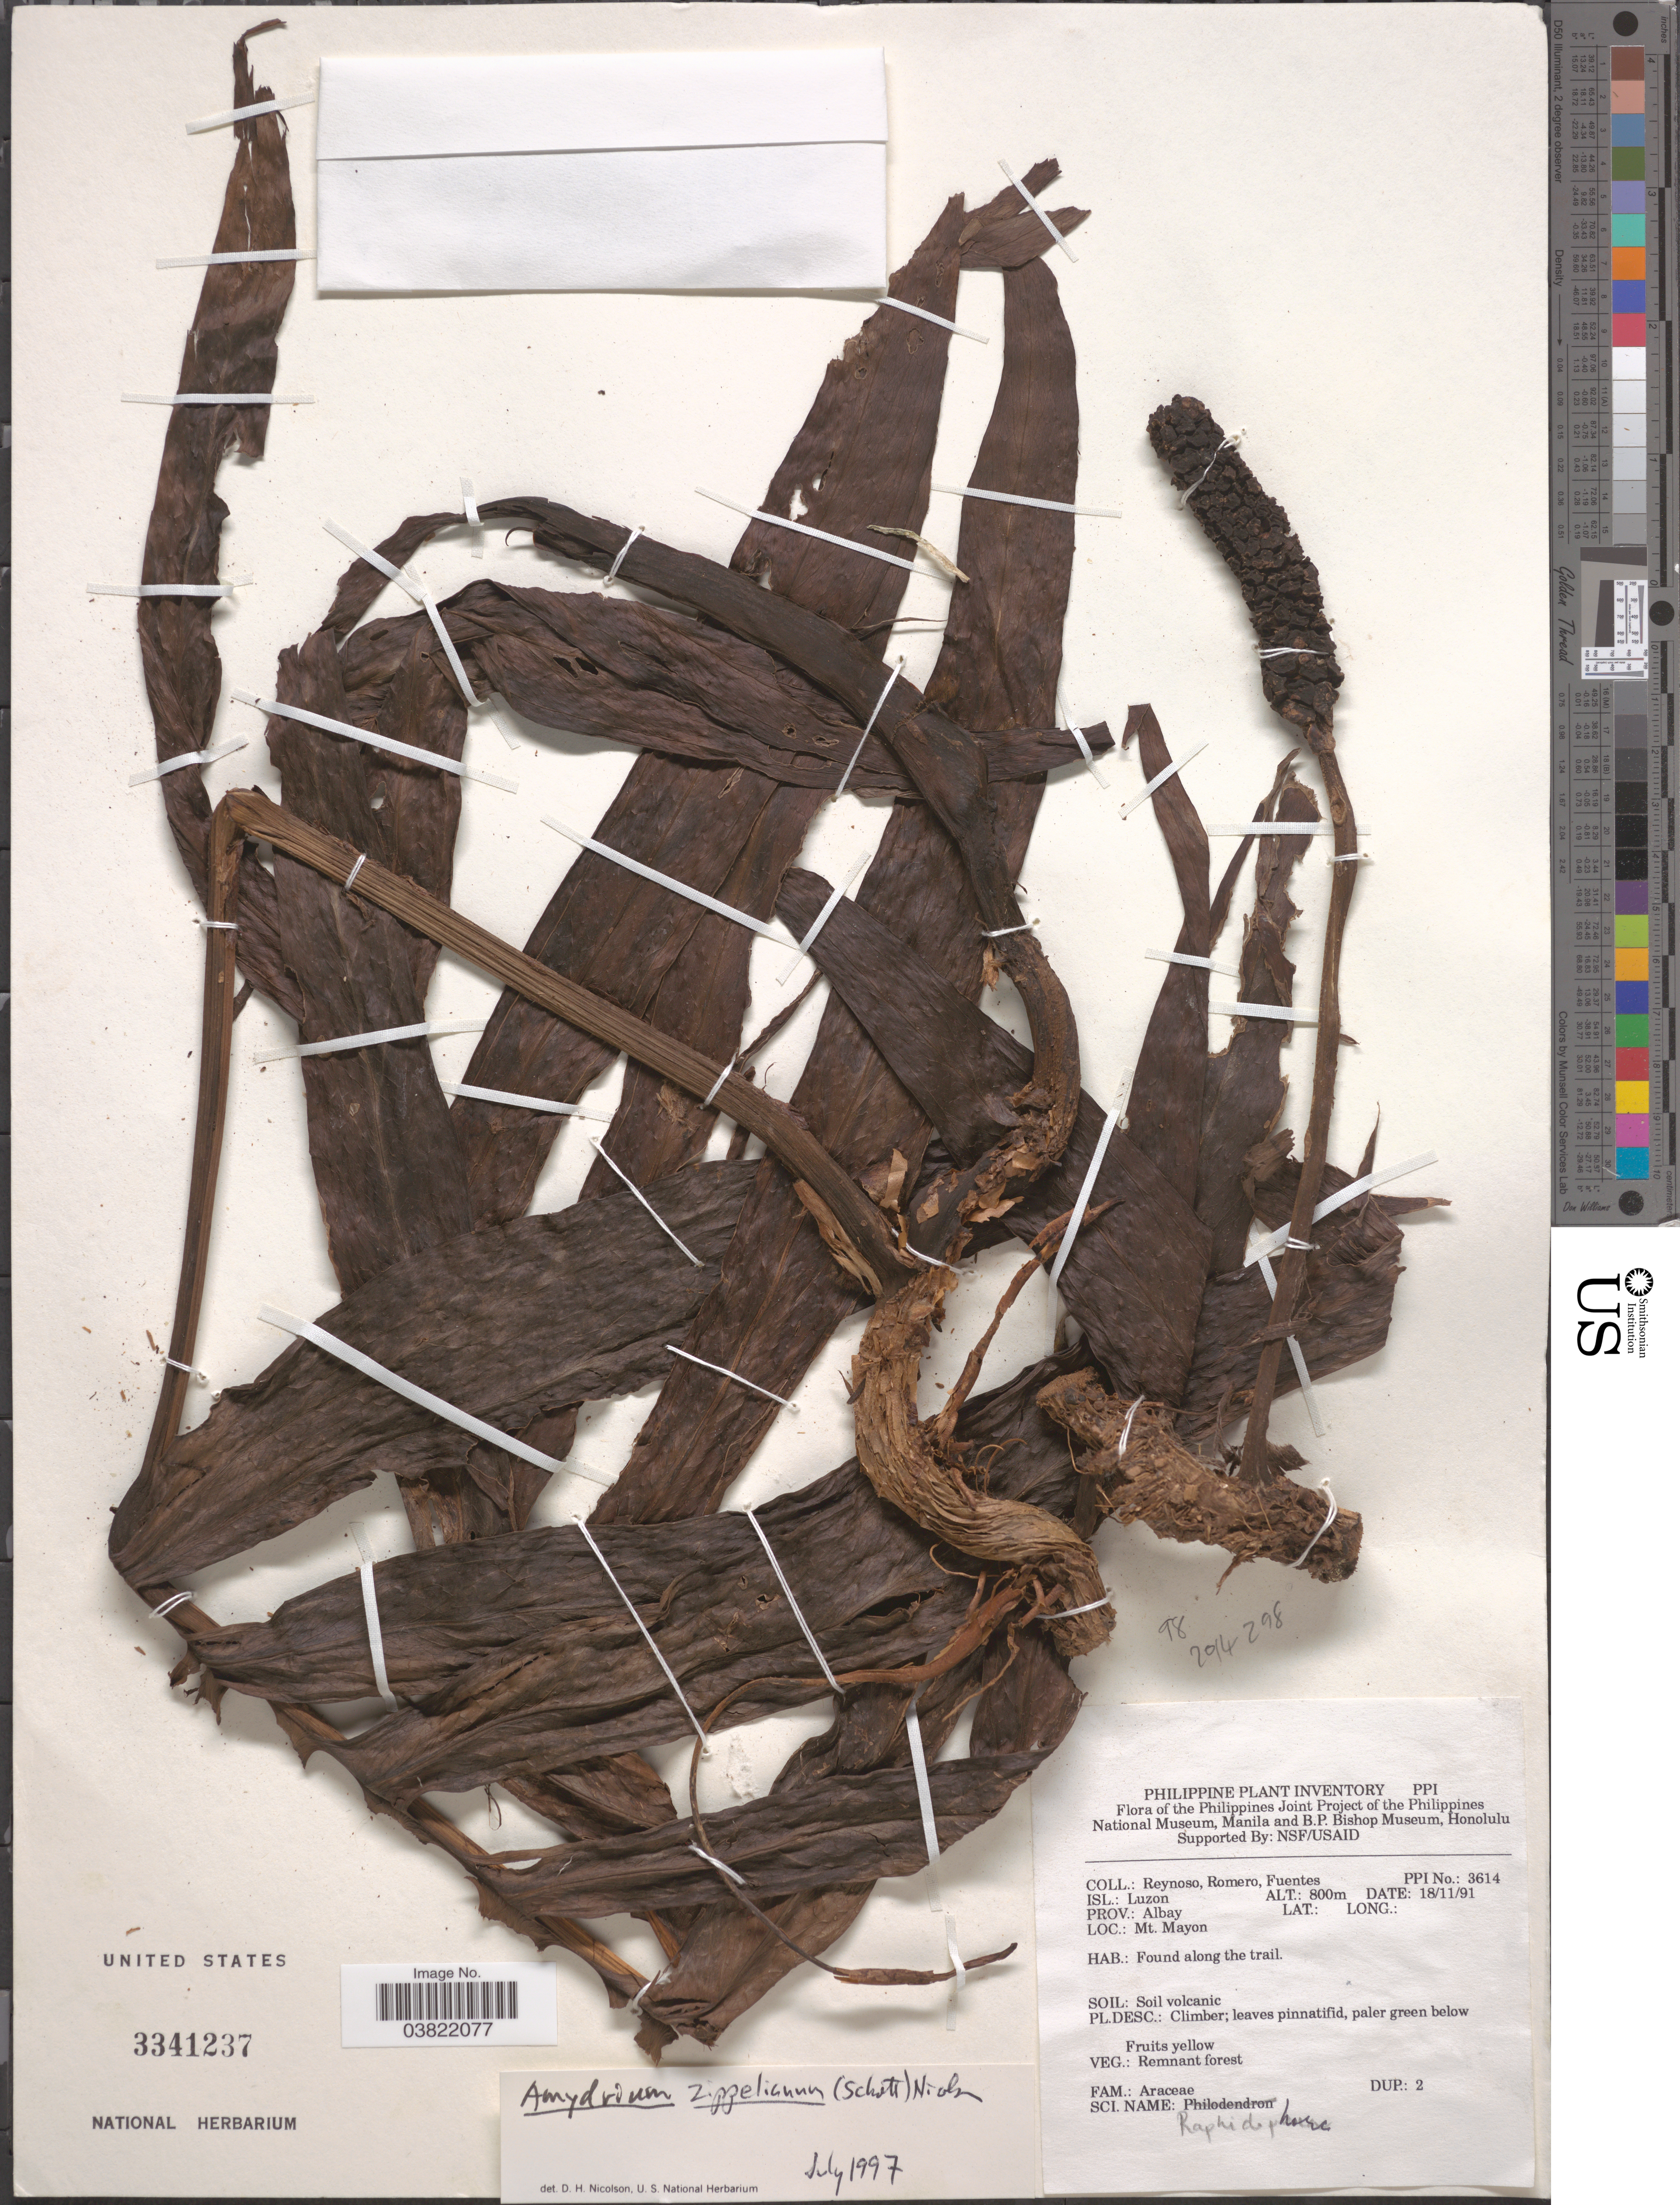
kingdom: Plantae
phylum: Tracheophyta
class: Liliopsida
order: Alismatales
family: Araceae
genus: Amydrium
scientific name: Amydrium magnificum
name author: (Engl.) Nicolson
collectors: E. Reynoso, -. Romero & -. Fuentes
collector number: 3614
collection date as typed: Transcribed d/m/y: 18/11/91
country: Philippines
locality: Isl.: Luzon, Prov.: Albay. Mt. Mayon. Along trail.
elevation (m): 800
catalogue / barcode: US 3341237